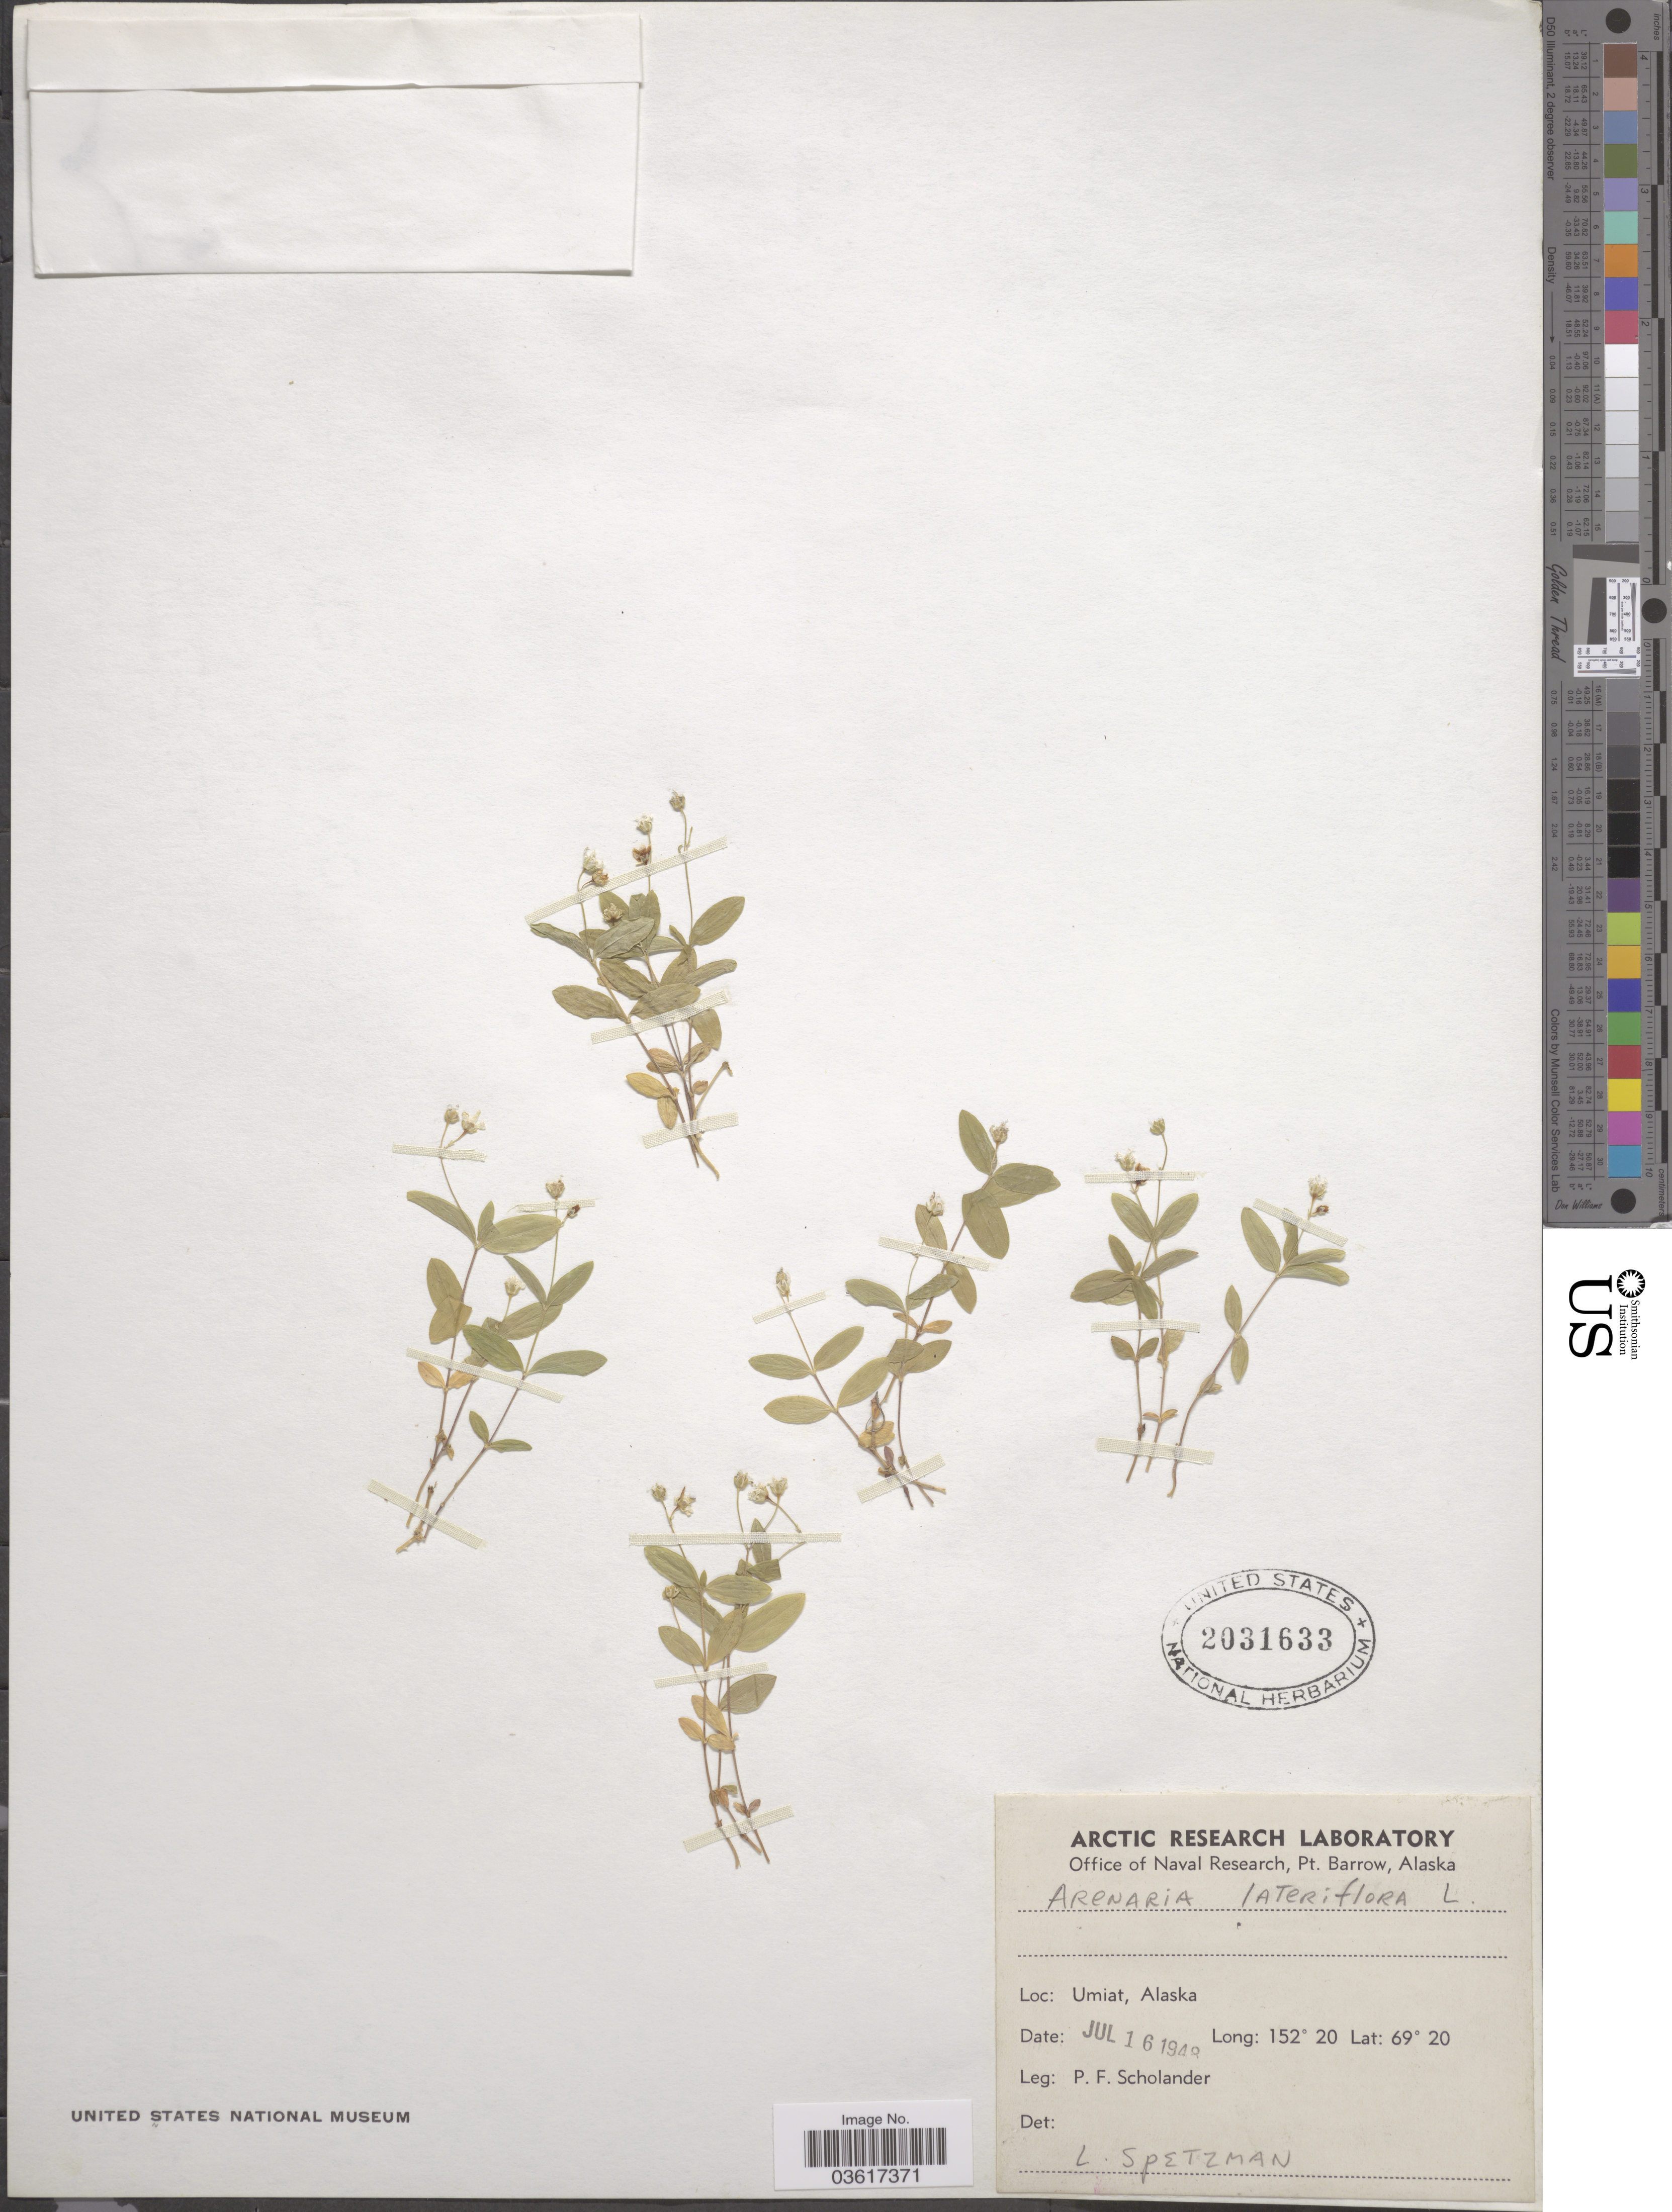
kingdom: Plantae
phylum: Tracheophyta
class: Magnoliopsida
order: Caryophyllales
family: Caryophyllaceae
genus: Moehringia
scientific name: Moehringia lateriflora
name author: (L.) Fenzl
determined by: Strong, Mark T., (BOT), Smithsonian Institution - National Museum of Natural History (UNITED STATES)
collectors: P. Scholander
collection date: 1948-07-16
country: United States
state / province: Alaska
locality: Umiat.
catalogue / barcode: US 2031633